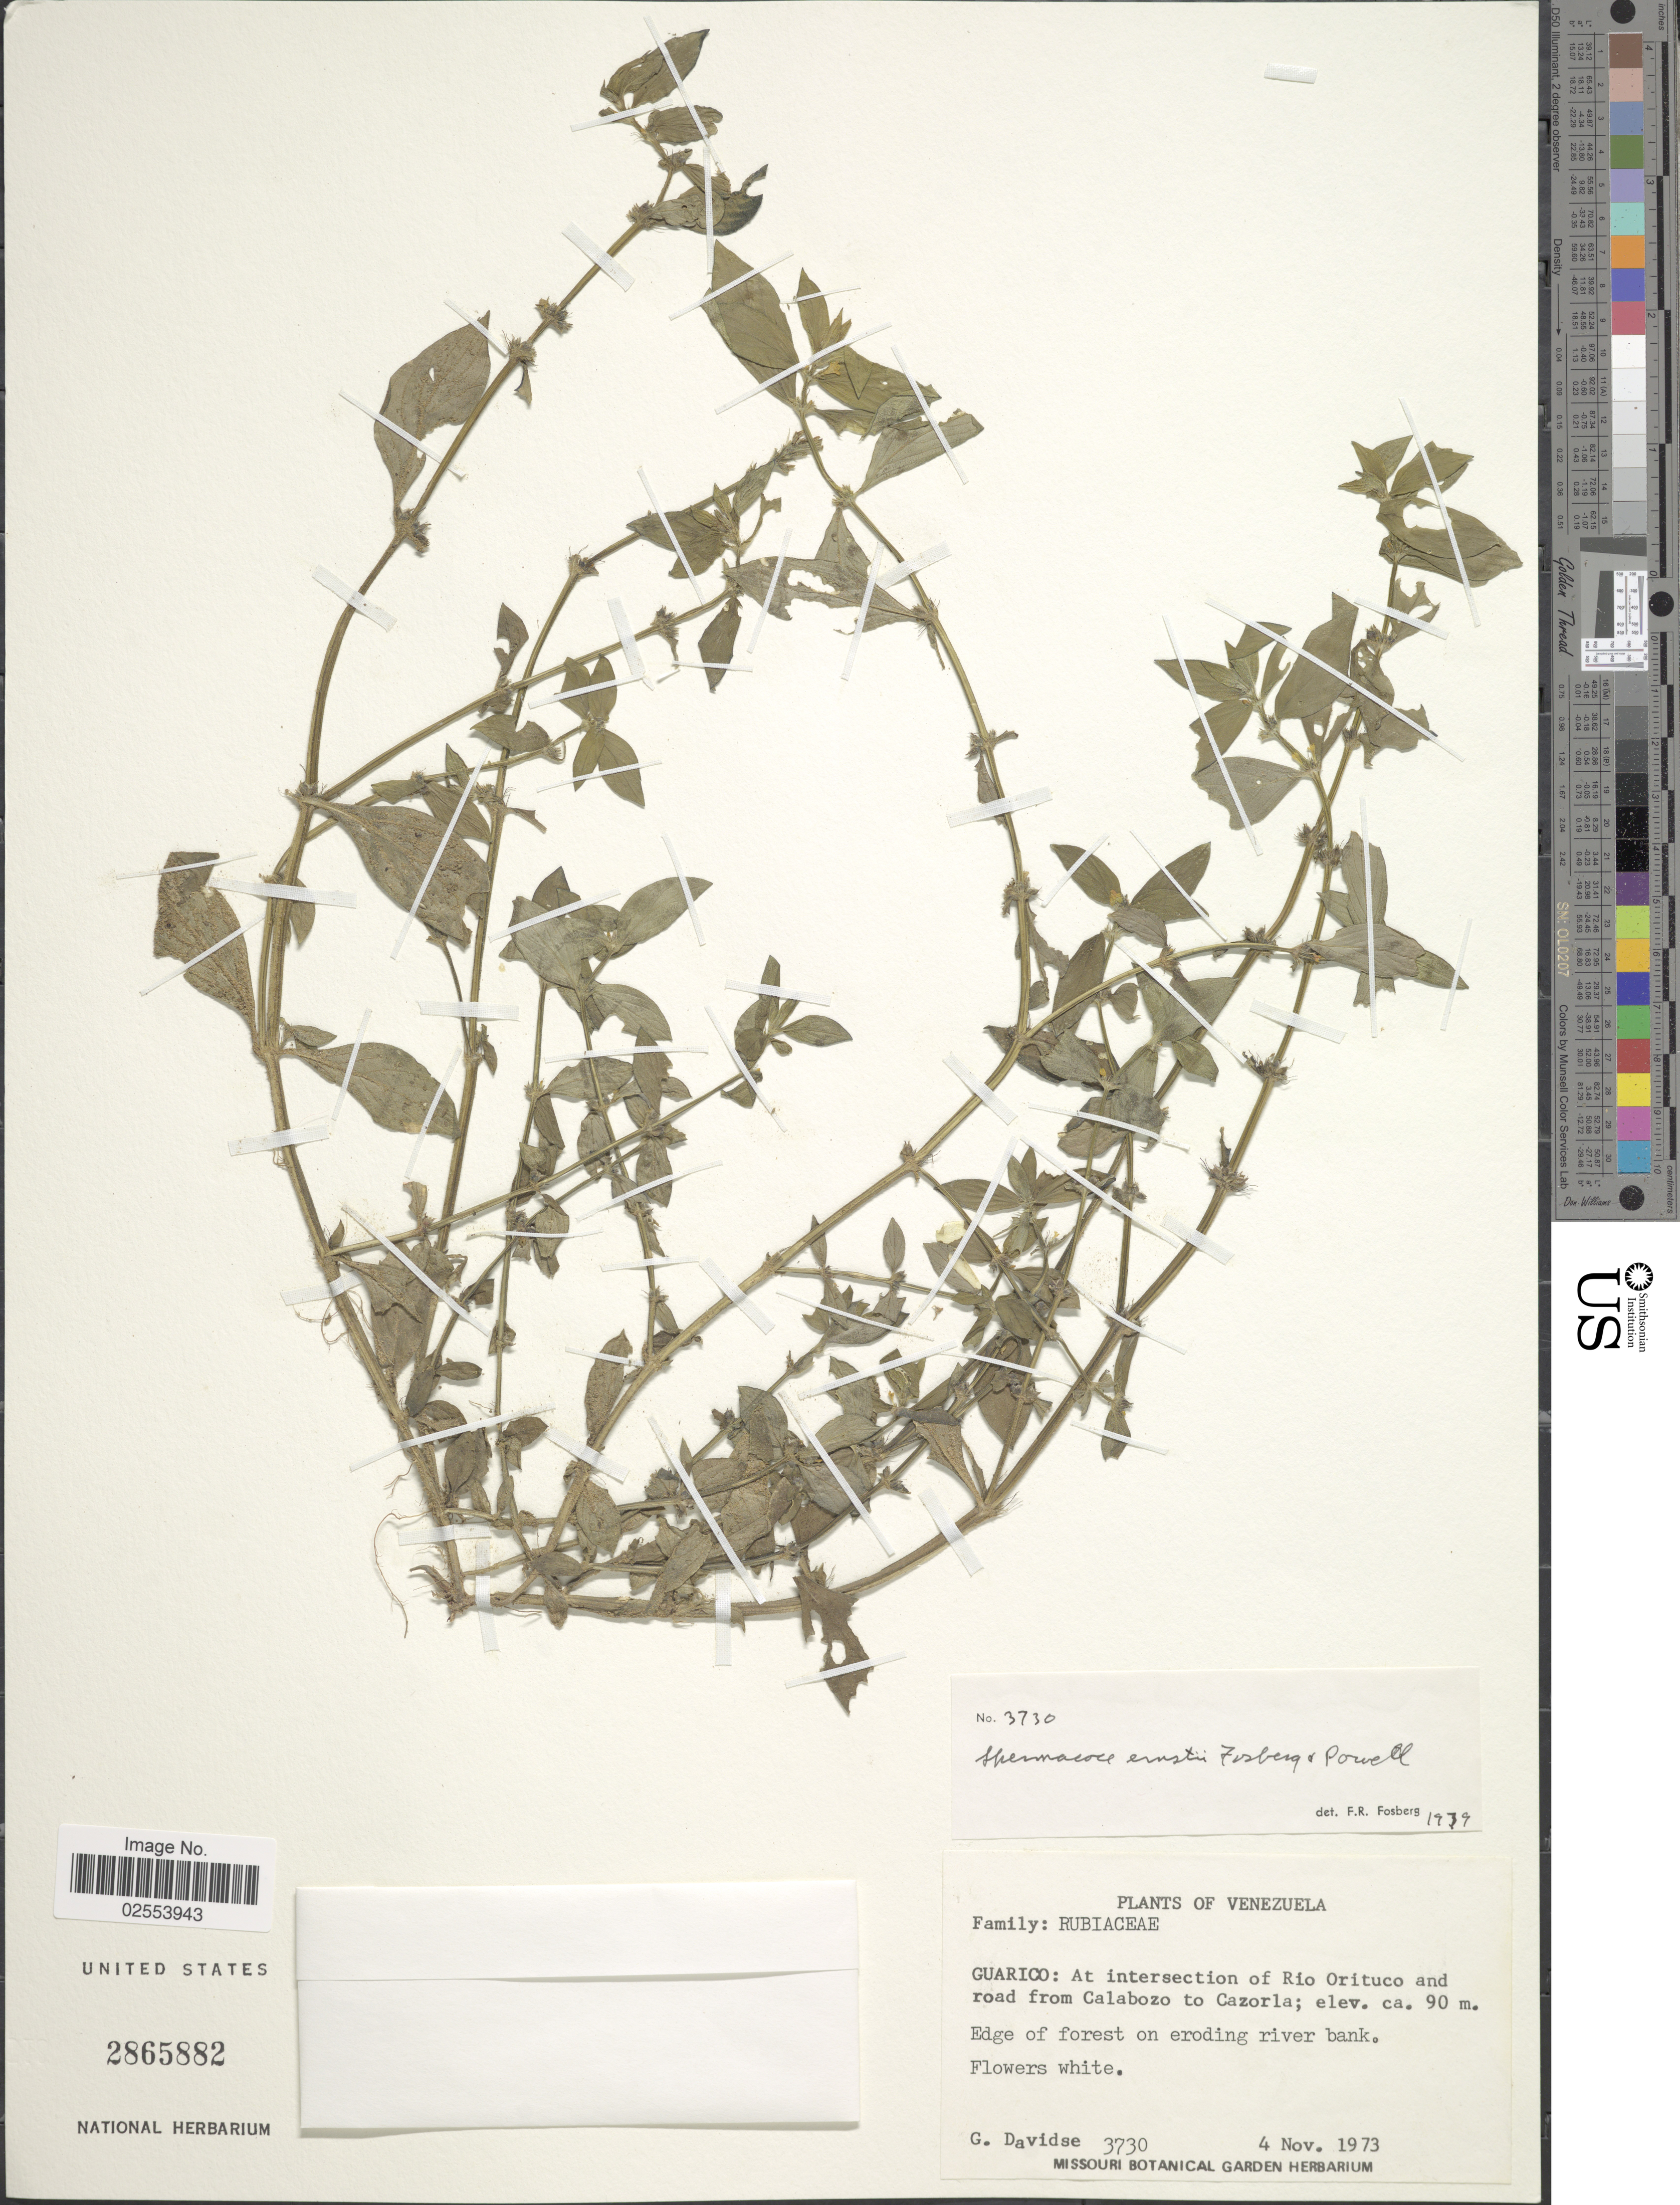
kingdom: Plantae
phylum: Tracheophyta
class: Magnoliopsida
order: Gentianales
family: Rubiaceae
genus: Spermacoce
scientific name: Spermacoce ernstii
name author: Fosberg & D.A. Powell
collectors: G. Davidse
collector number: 3730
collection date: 1973-11-04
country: Venezuela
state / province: Guárico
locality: At intersection of Rio Orituco and road from Calabozo to Cazorla, edge of forest on eroding river bank.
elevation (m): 90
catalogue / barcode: US 2865882